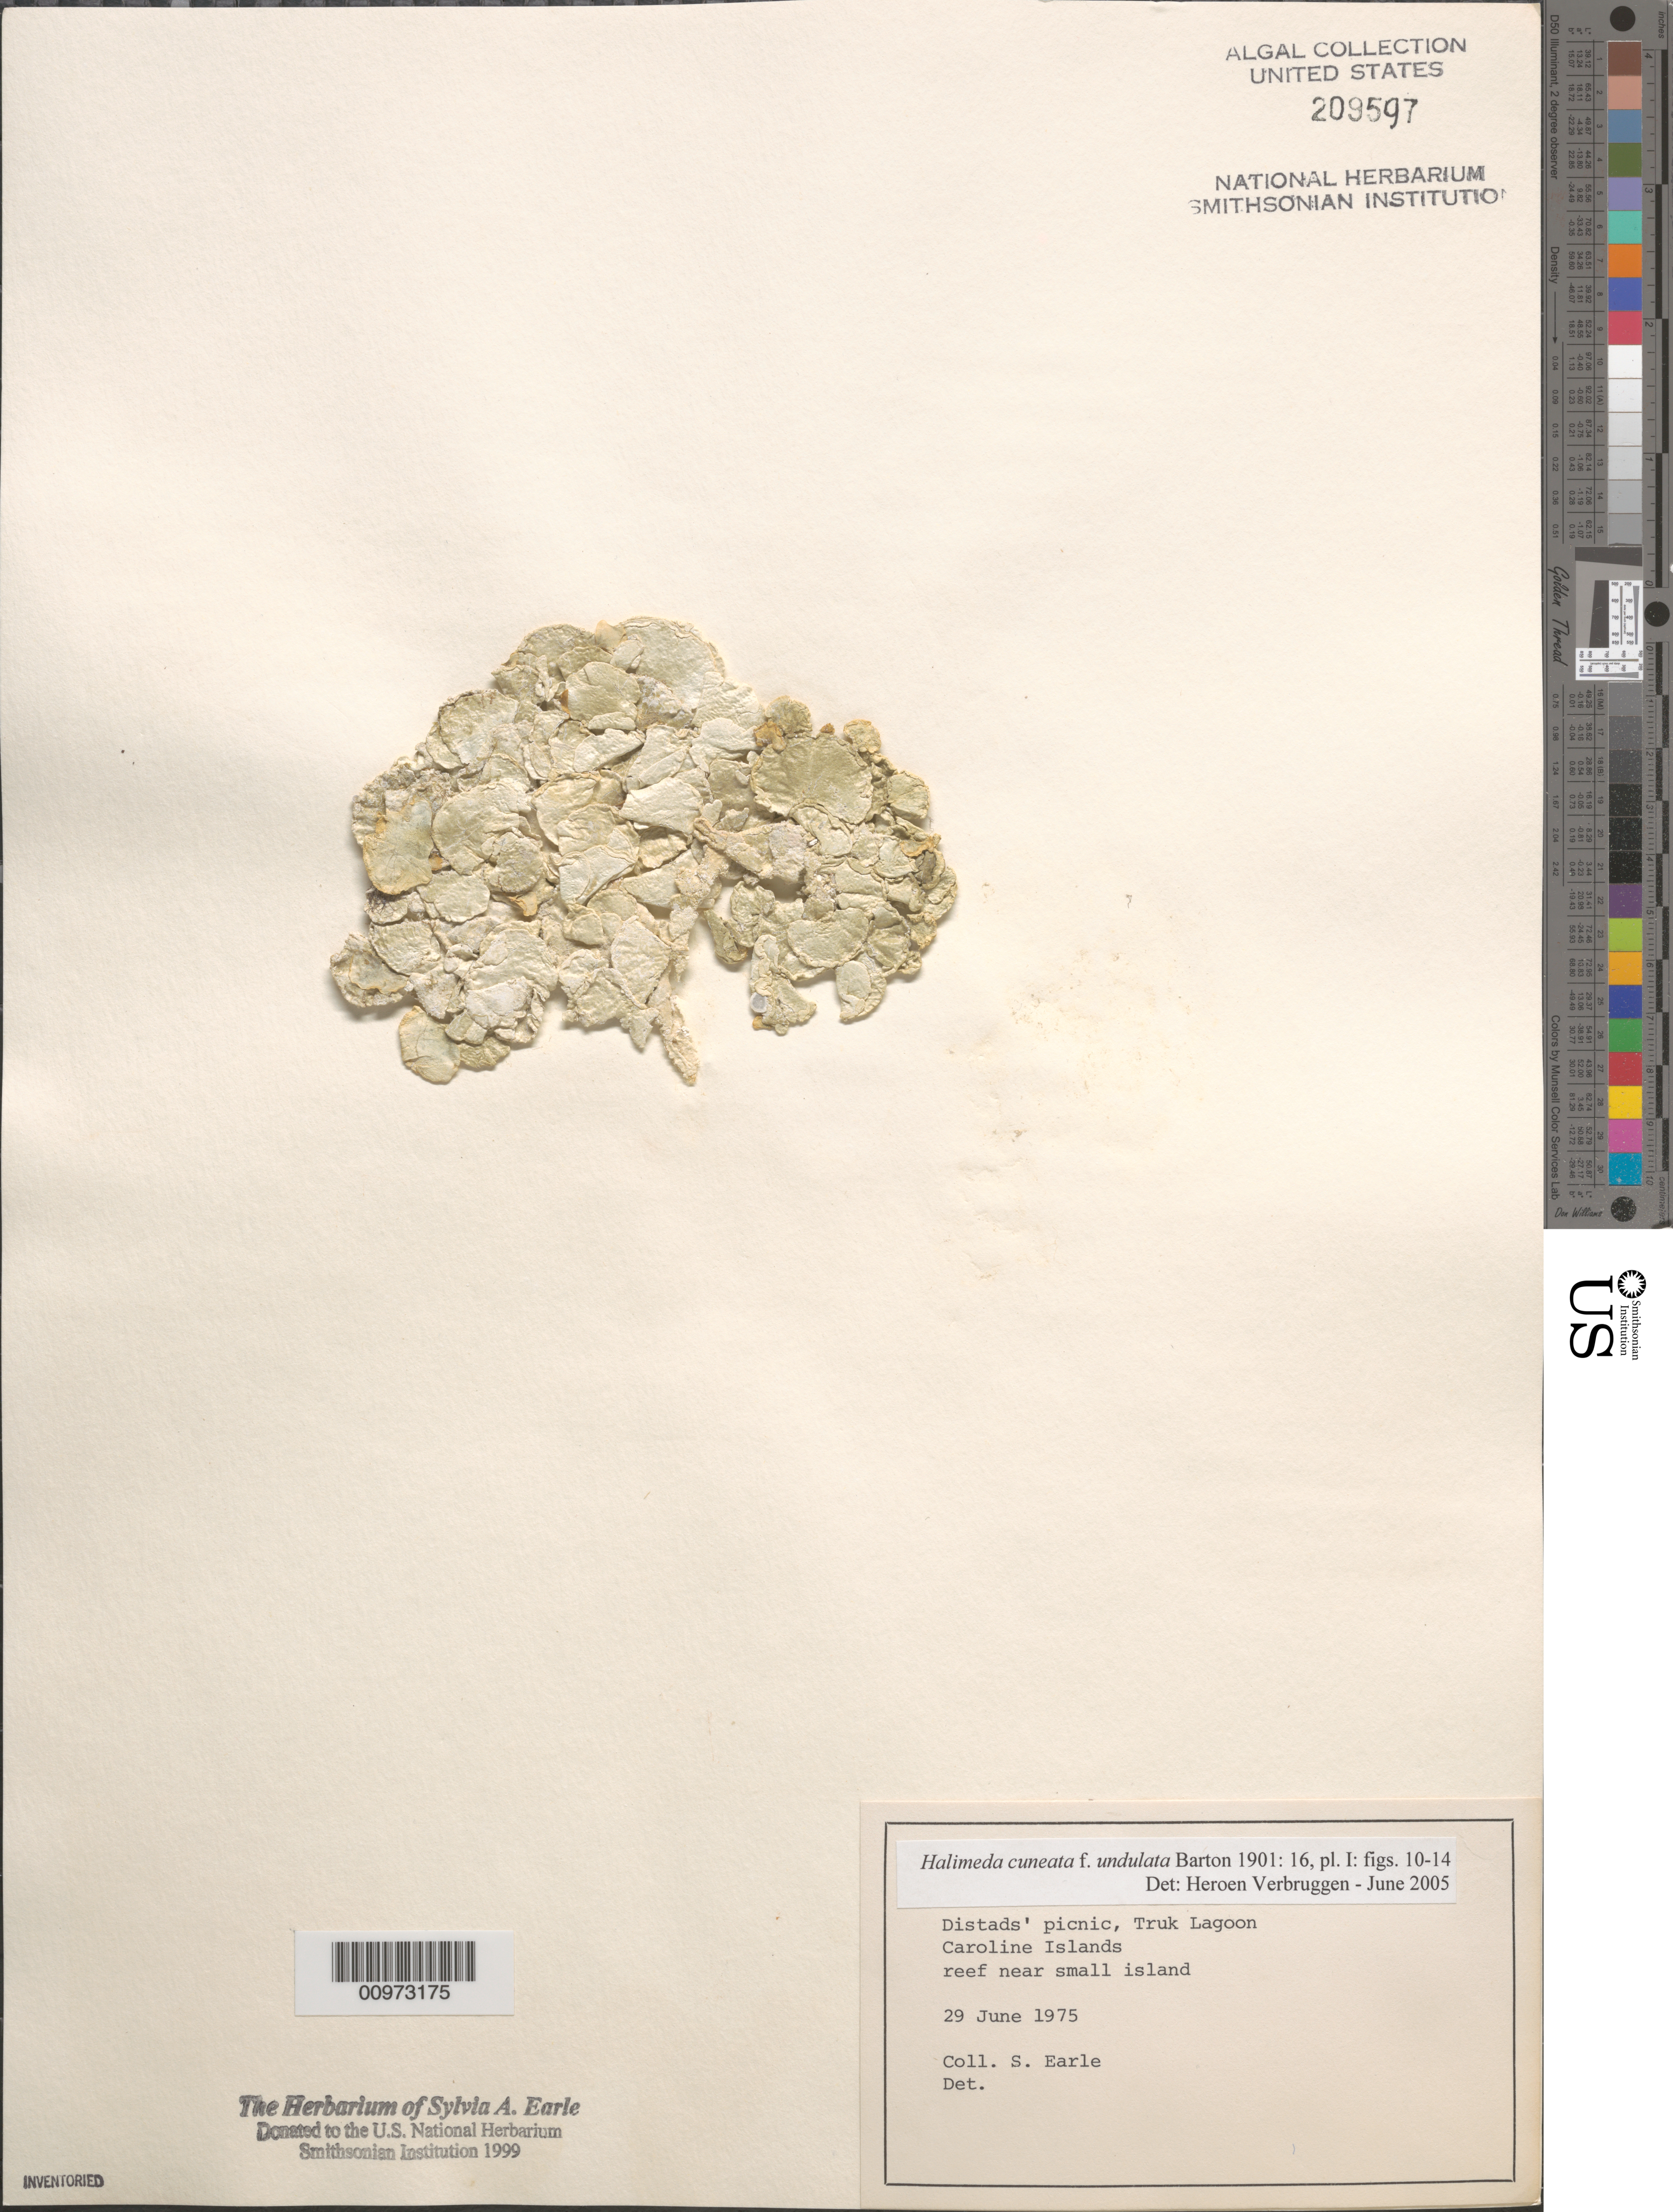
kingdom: Plantae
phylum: Chlorophyta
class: Ulvophyceae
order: Bryopsidales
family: Halimedaceae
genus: Halimeda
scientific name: Halimeda cuneata f. undulata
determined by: Verbruggen, H.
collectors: S. A. Earle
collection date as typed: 29 Jun 1975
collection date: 1975-06-29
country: Micronesia, Federated States of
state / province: Truk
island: Truk (Chuuk) Is.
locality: Chuuk Lagoon (Truk Lagoon), reef near small island; Distads' picnic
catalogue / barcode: US 209597